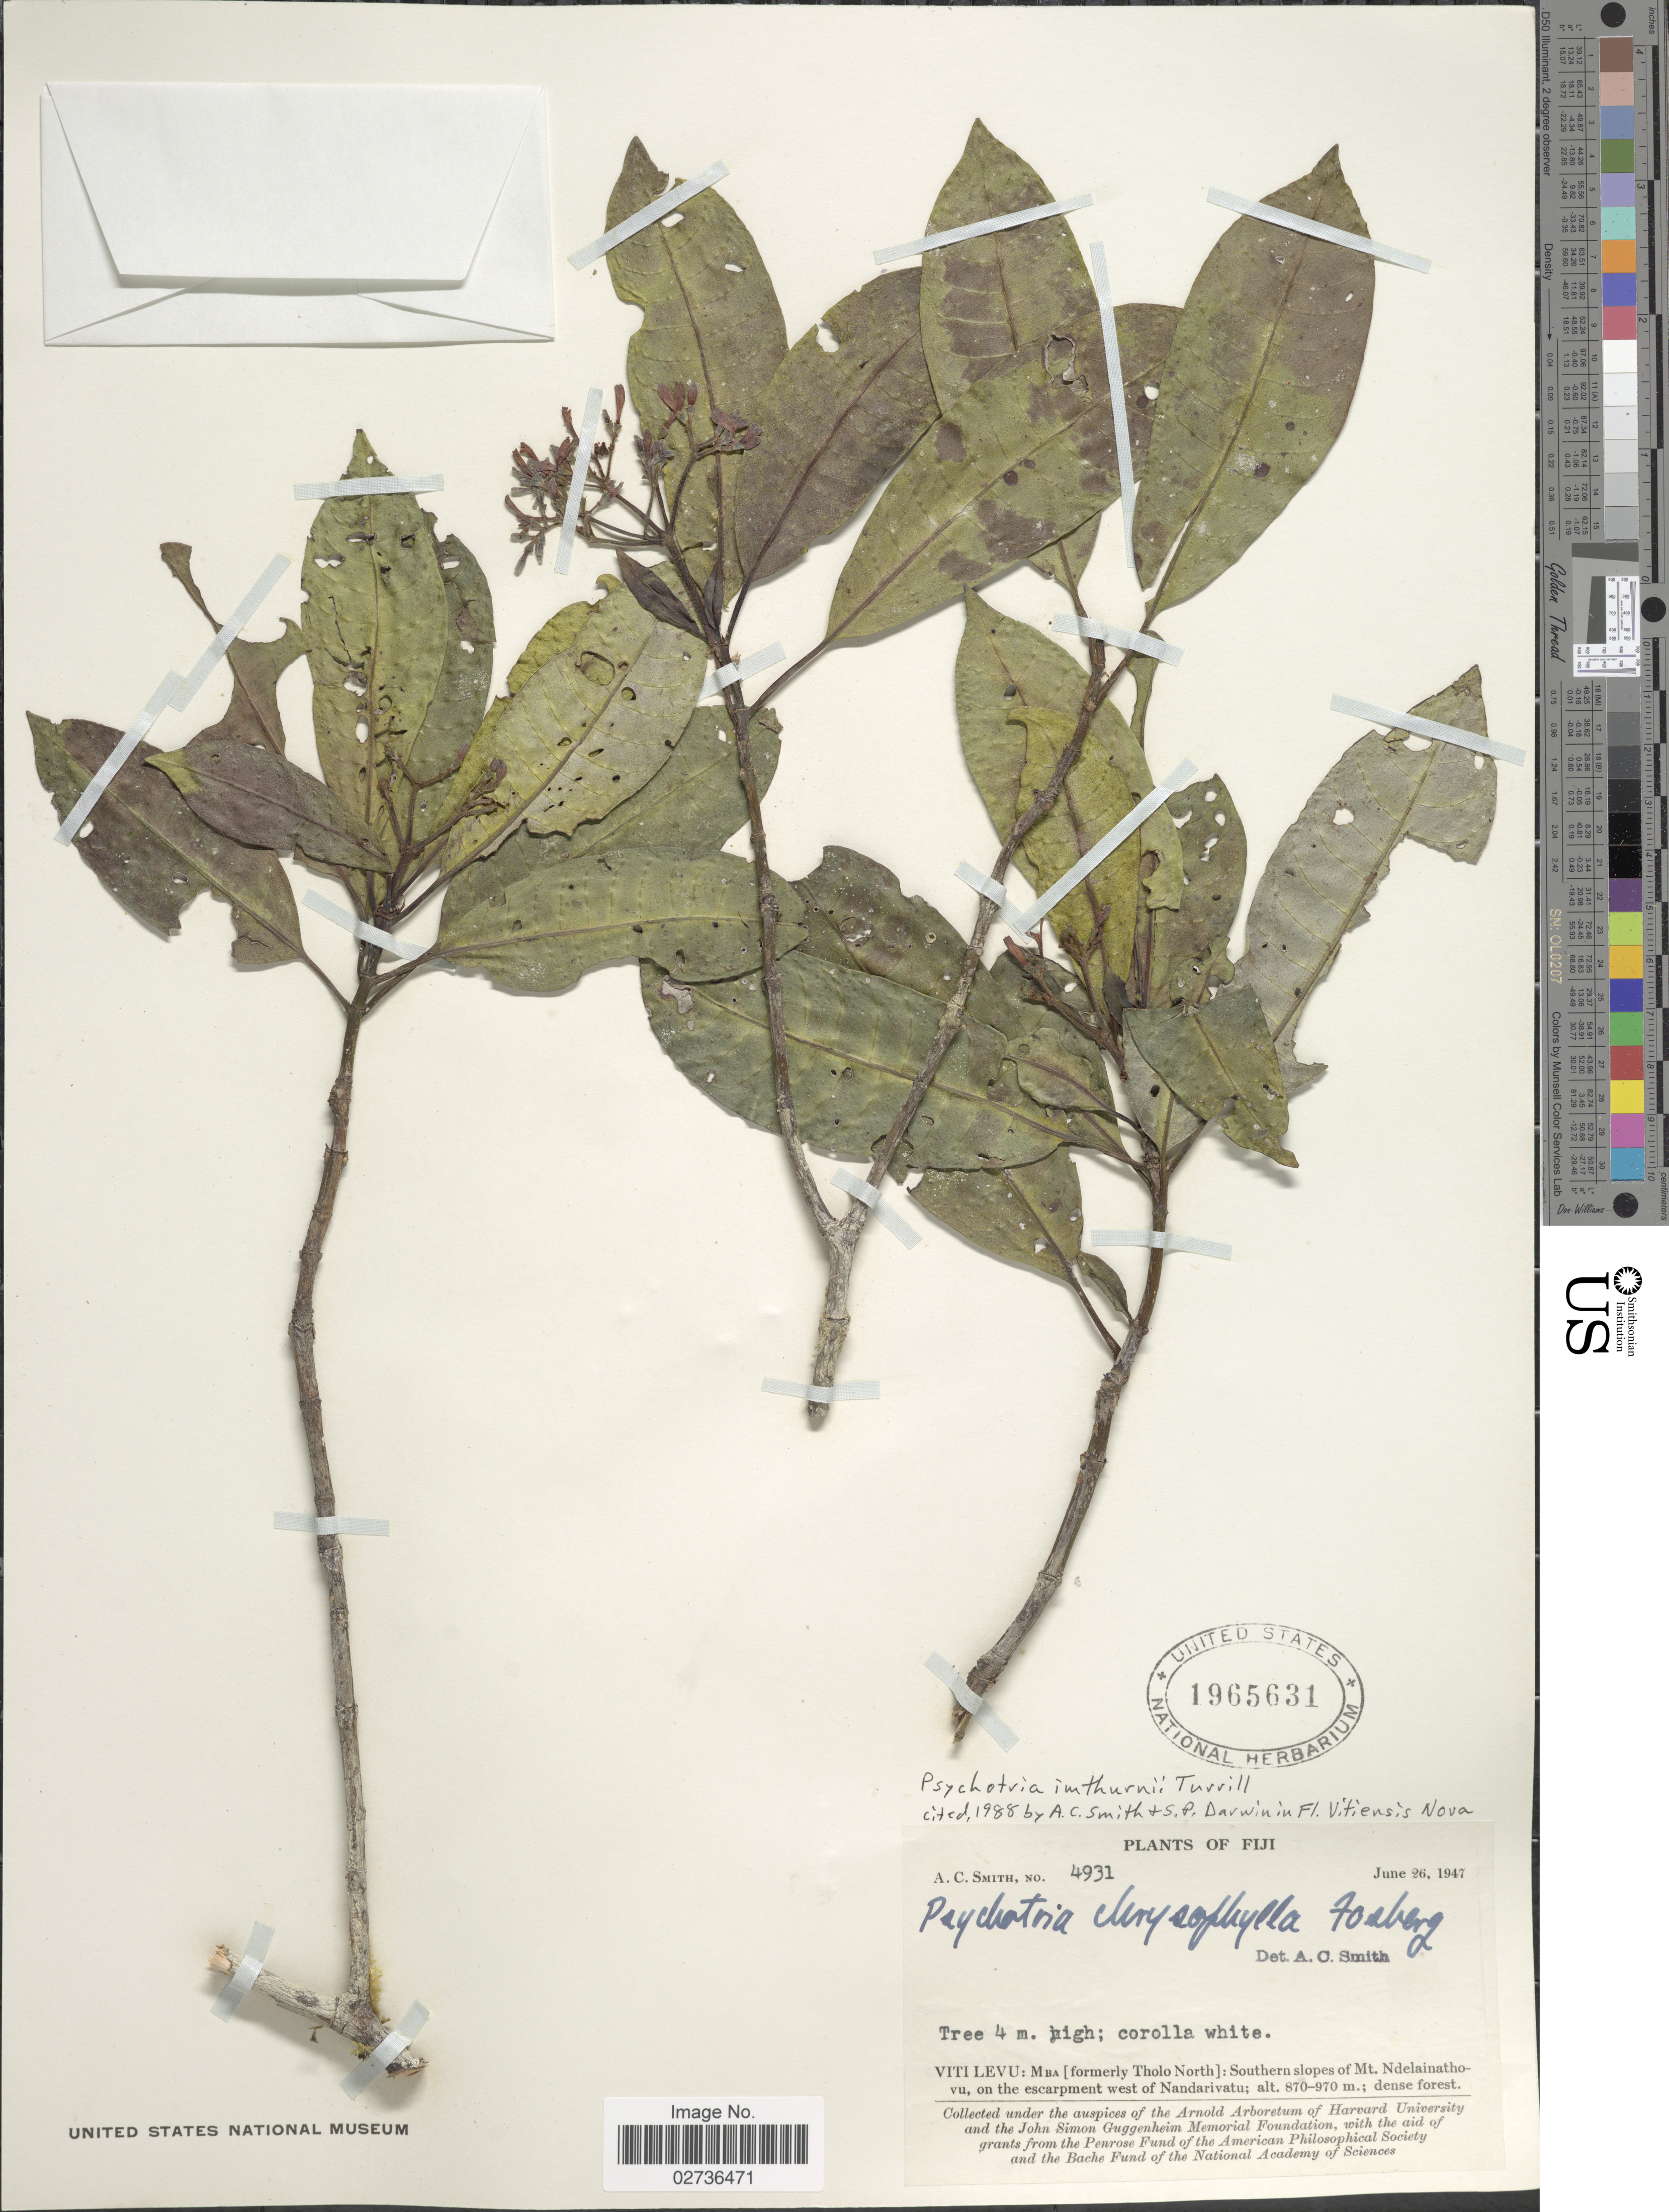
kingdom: Plantae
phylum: Tracheophyta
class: Magnoliopsida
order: Gentianales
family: Rubiaceae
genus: Psychotria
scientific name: Psychotria imthurnii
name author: Turrill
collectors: A. C. Smith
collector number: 4931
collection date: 1947-06-26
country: Fiji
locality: Viti Levu: Mba [formerly Tholo North] : Southern slopes of Mt. Ndelainathovu, on the escarpment west of Nandarivatu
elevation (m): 870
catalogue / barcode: US 1965631